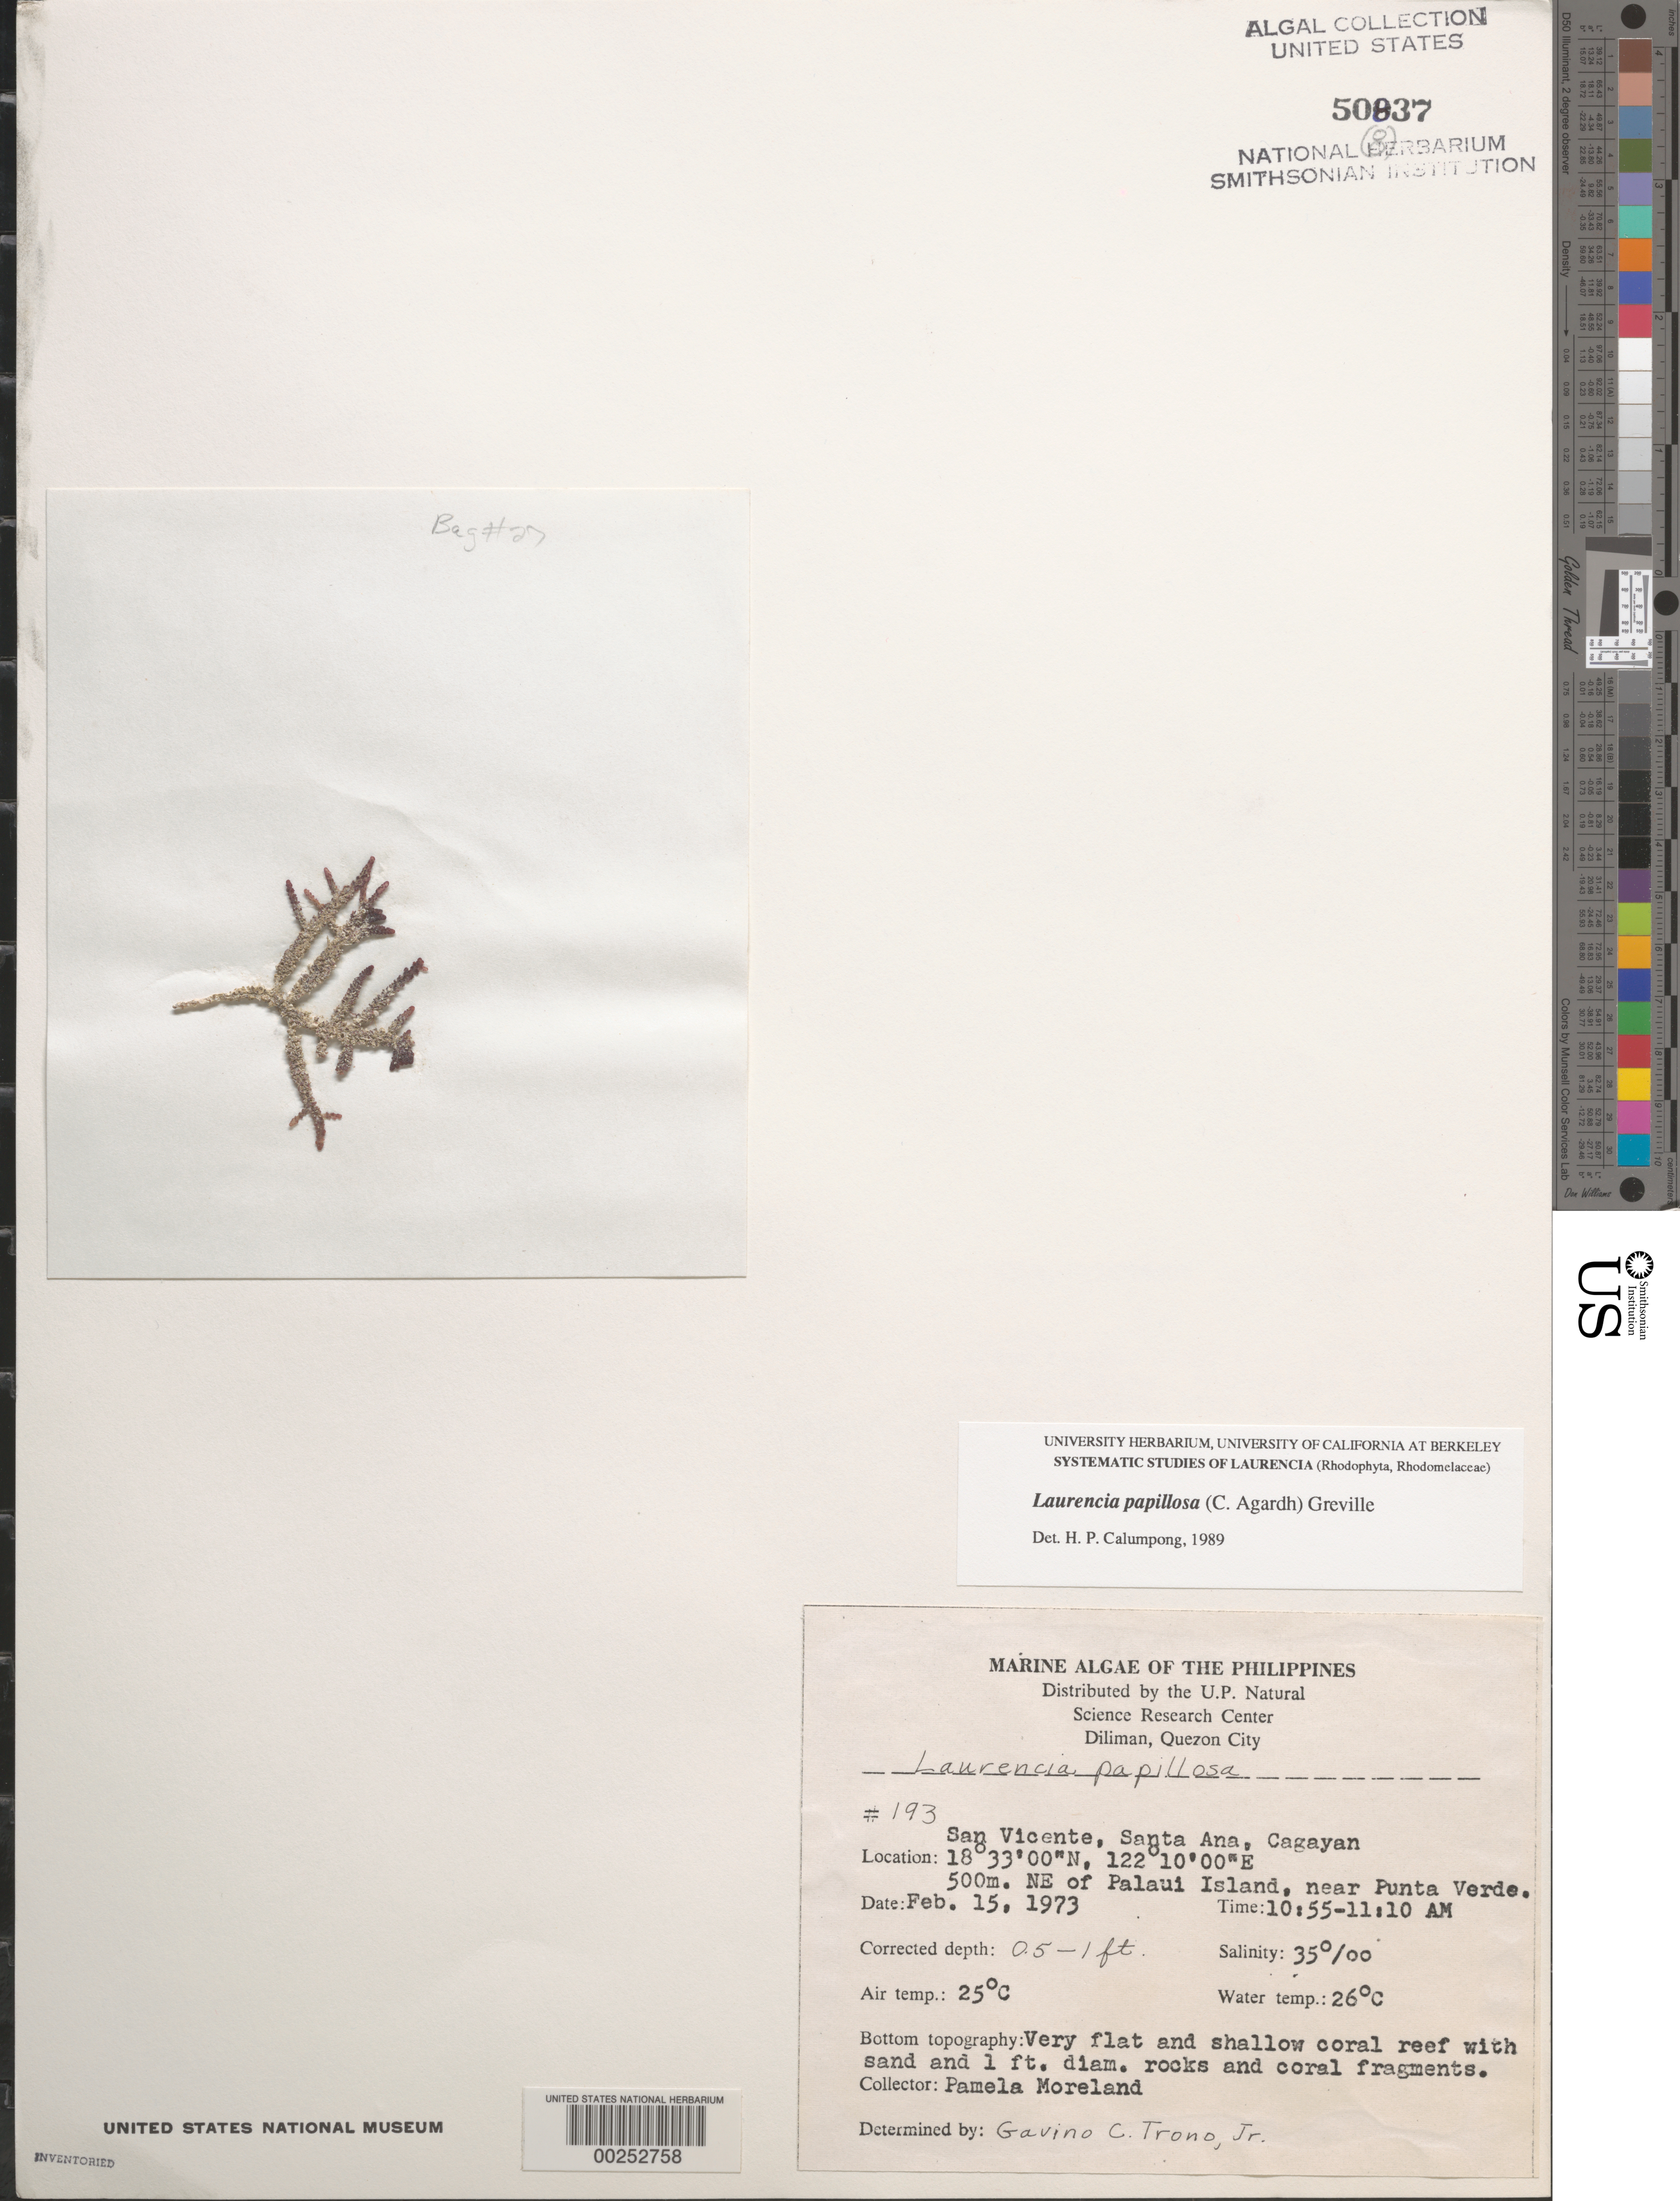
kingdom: Plantae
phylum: Rhodophyta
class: Florideophyceae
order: Ceramiales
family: Rhodomelaceae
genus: Palisada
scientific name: Palisada perforata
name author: (Bory) K.W. Nam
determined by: Algae name updating Project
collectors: P. Moreland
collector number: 193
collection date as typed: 15 Feb 1973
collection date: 1973-02-15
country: Philippines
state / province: Cagayan Valley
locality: San vicente, northeast of palaui near punta verde, santa ana, cagayan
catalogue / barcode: US 50837